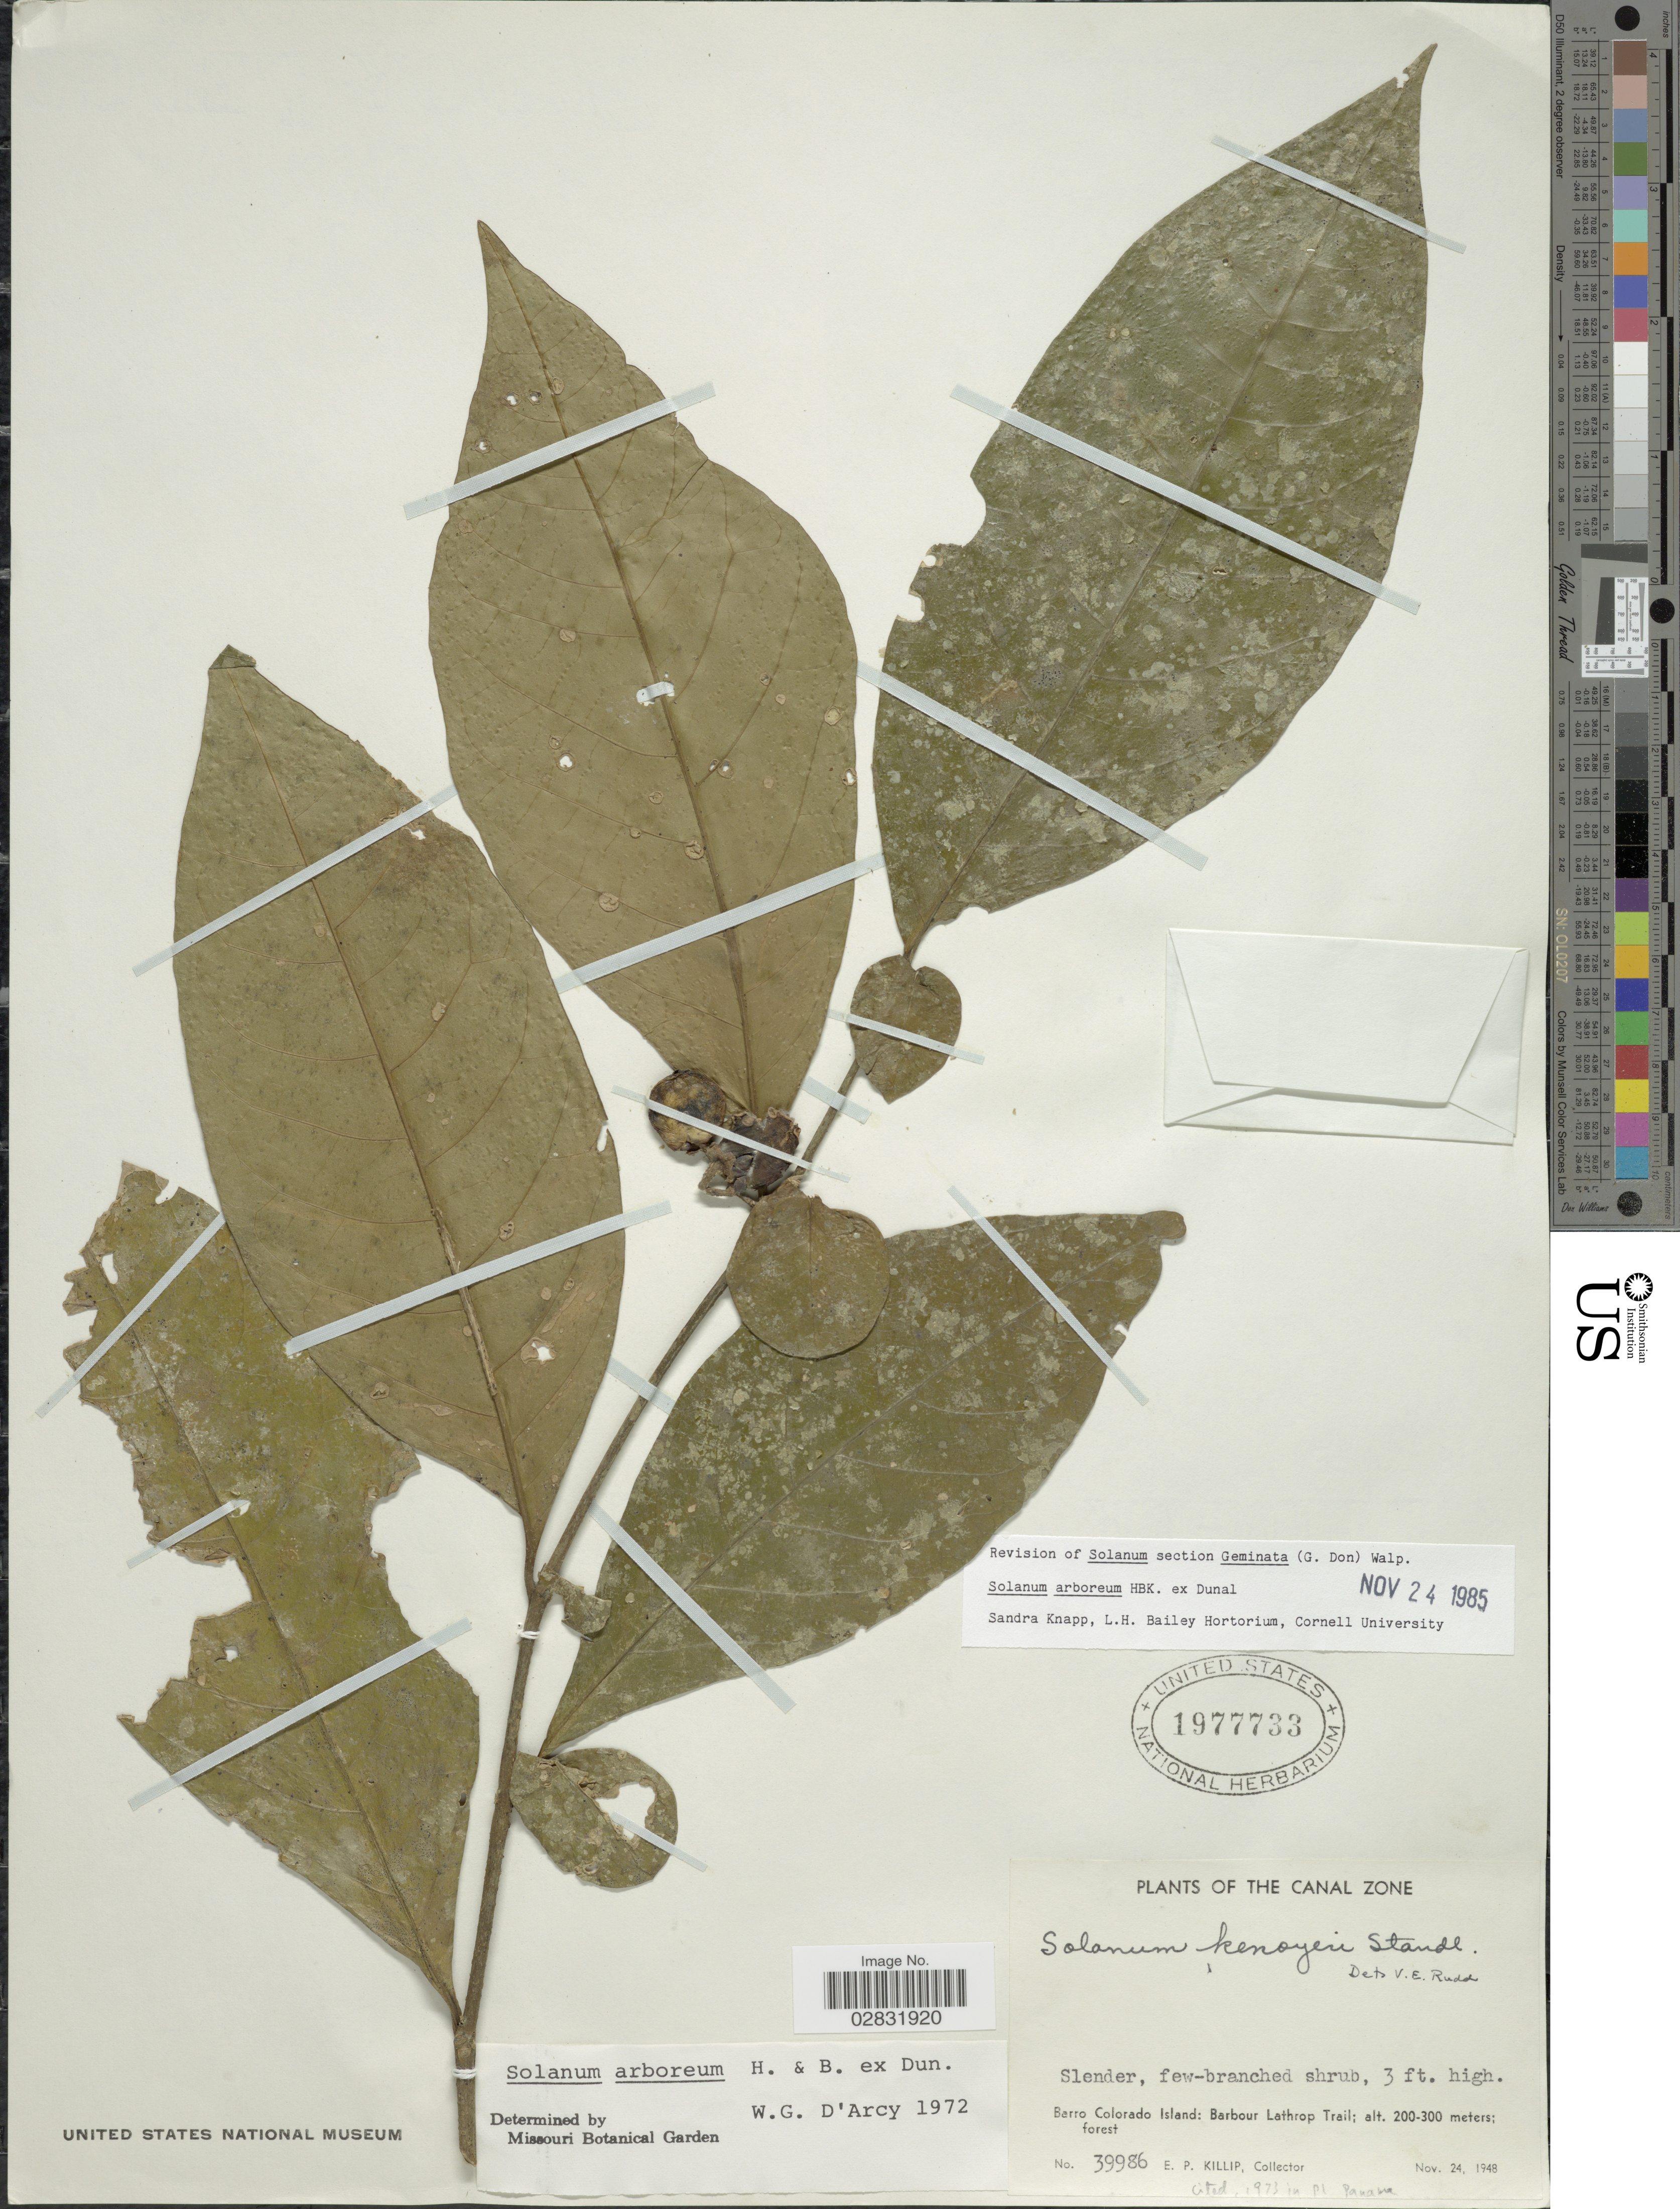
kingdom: Plantae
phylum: Tracheophyta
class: Magnoliopsida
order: Solanales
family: Solanaceae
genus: Solanum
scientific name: Solanum arboreum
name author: Dunal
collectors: E. P. Killip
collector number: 39986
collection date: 1948-11-24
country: Panama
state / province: Panamá Oeste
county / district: Canal Zone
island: Barro Colorado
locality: Canal Zone. Barro Colorado Island: Barbour Lathrop Trail.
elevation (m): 200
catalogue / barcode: US 1977733